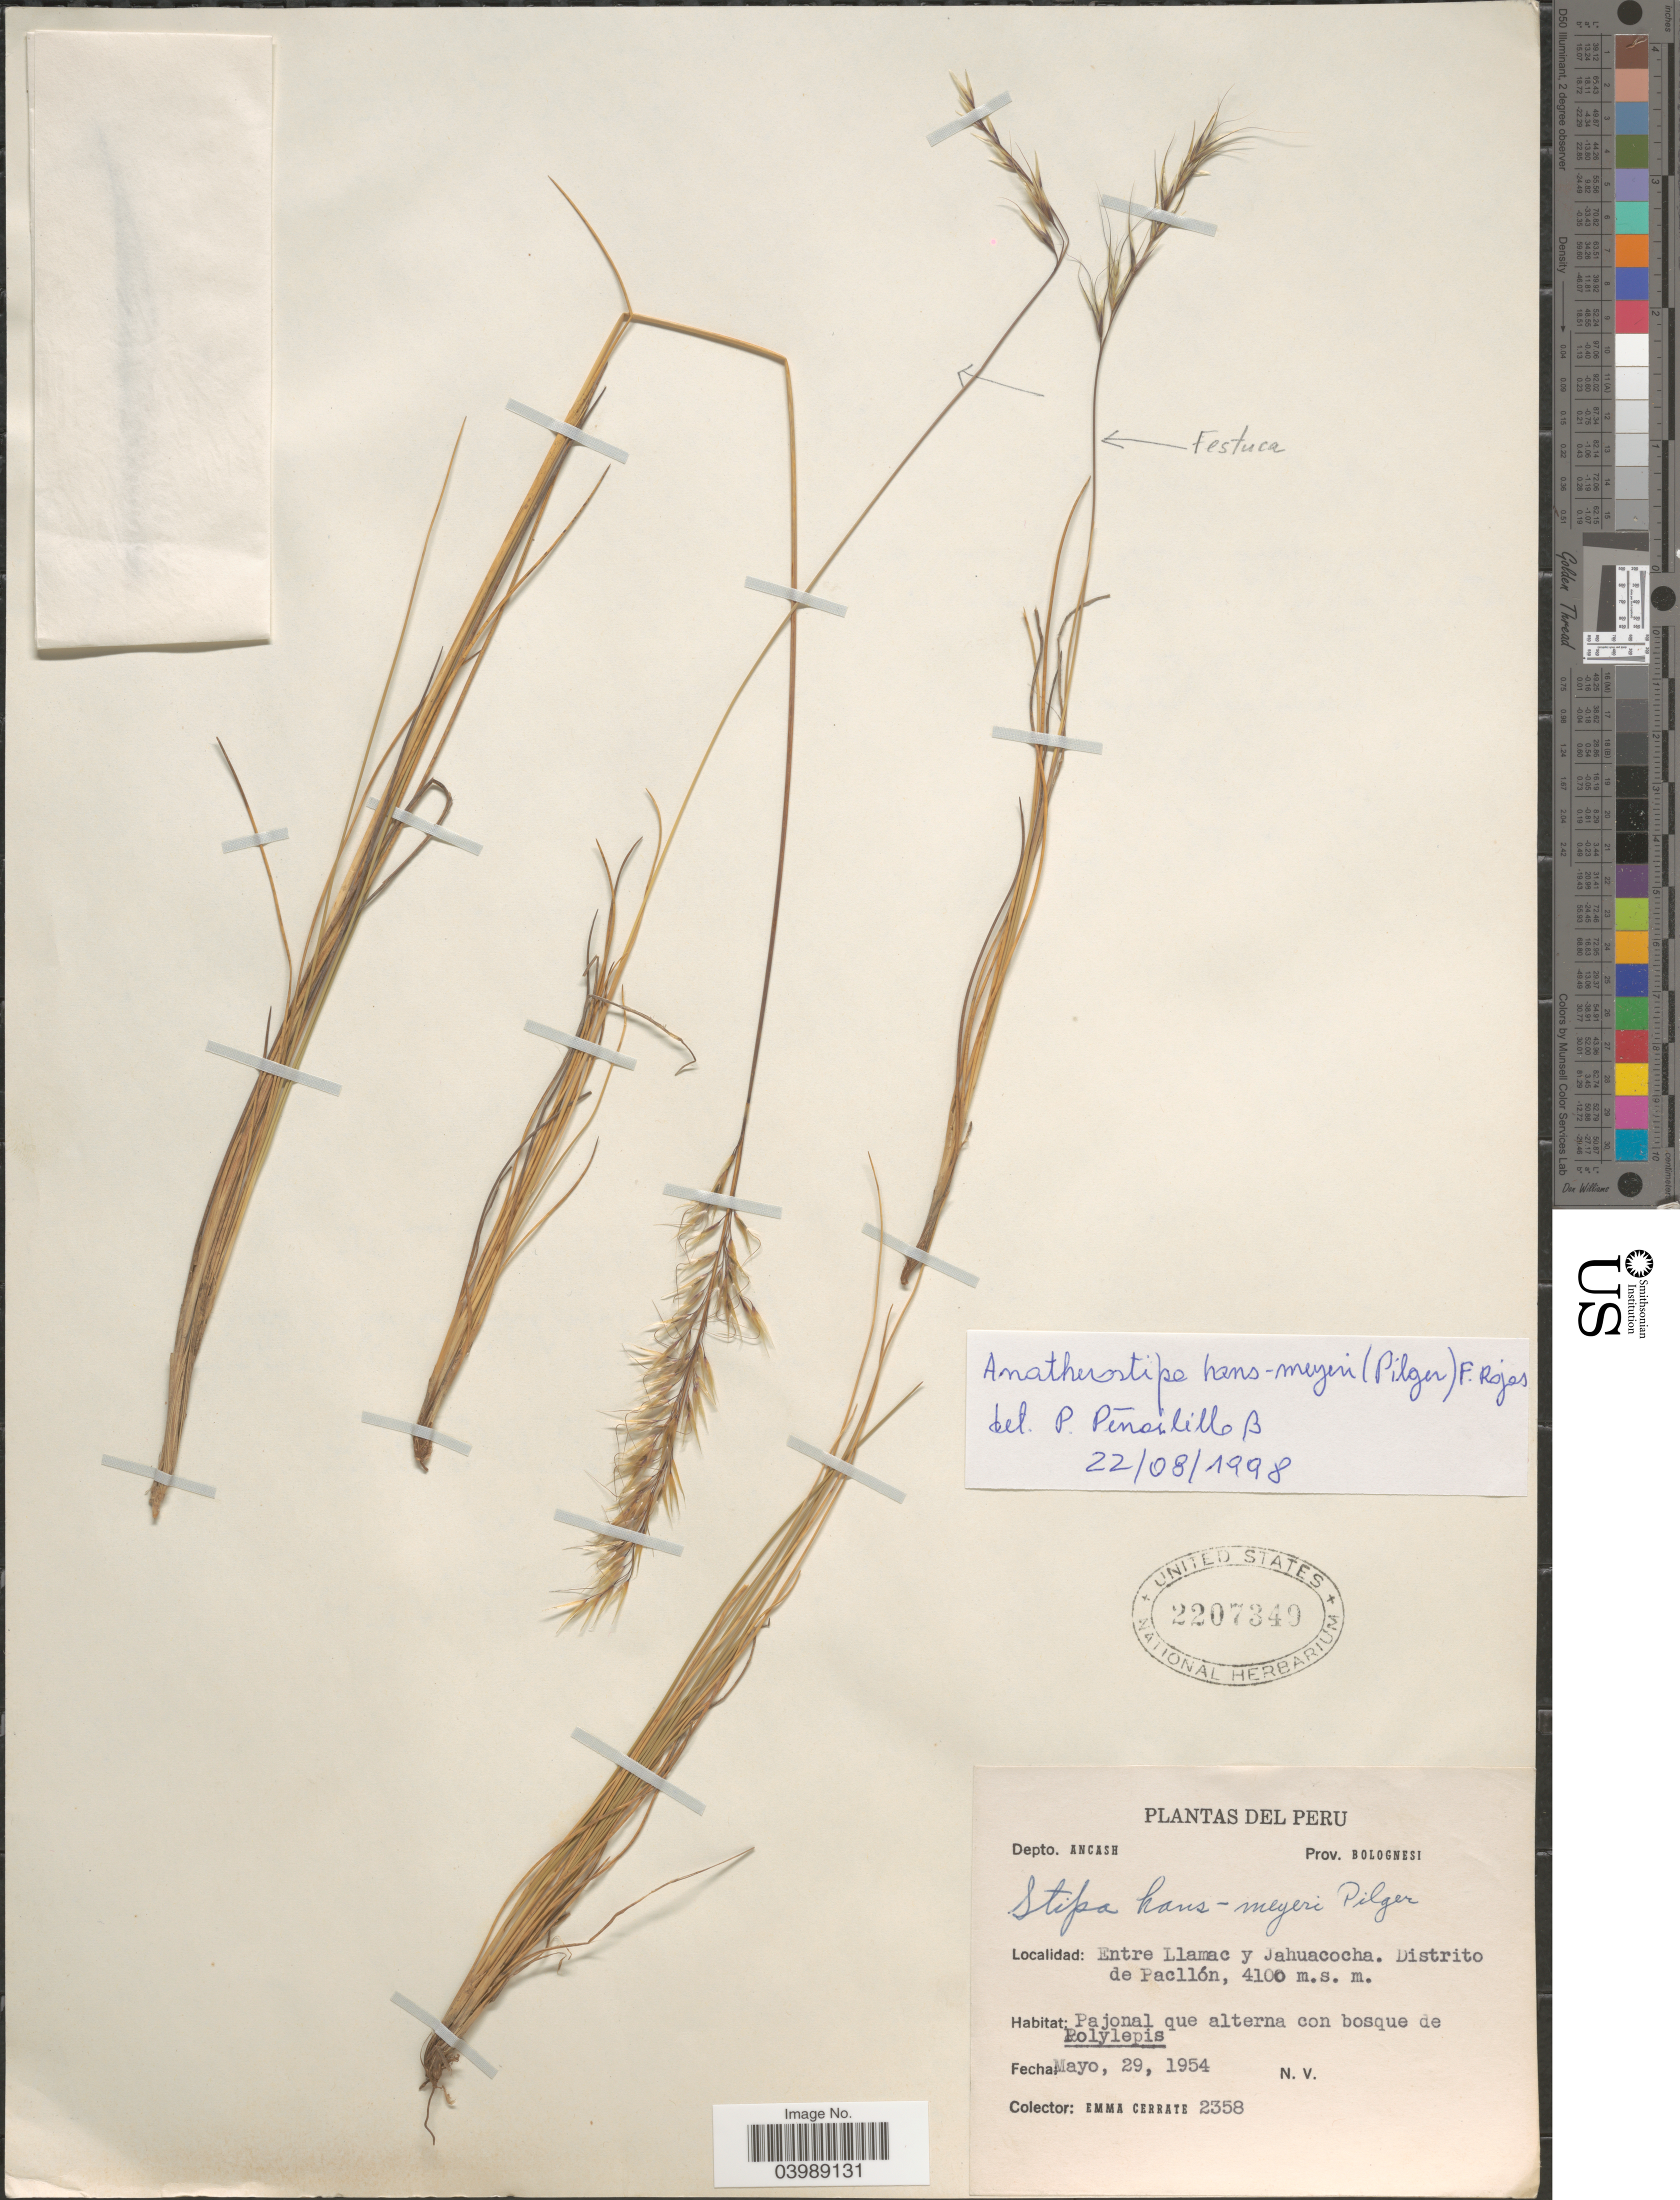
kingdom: Plantae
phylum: Tracheophyta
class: Liliopsida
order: Poales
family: Poaceae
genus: Anatherostipa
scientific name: Anatherostipa hans-meyeri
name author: (Pilg.) Peñailillo B.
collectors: E. Cerrate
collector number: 2358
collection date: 1954-05-29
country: Peru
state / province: Ancash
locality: Depto. Ancash. Prov. Bolognesi. Entre Llamac y Jahuacocha. Distrito de Pacllón.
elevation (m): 4100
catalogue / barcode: US 2207349